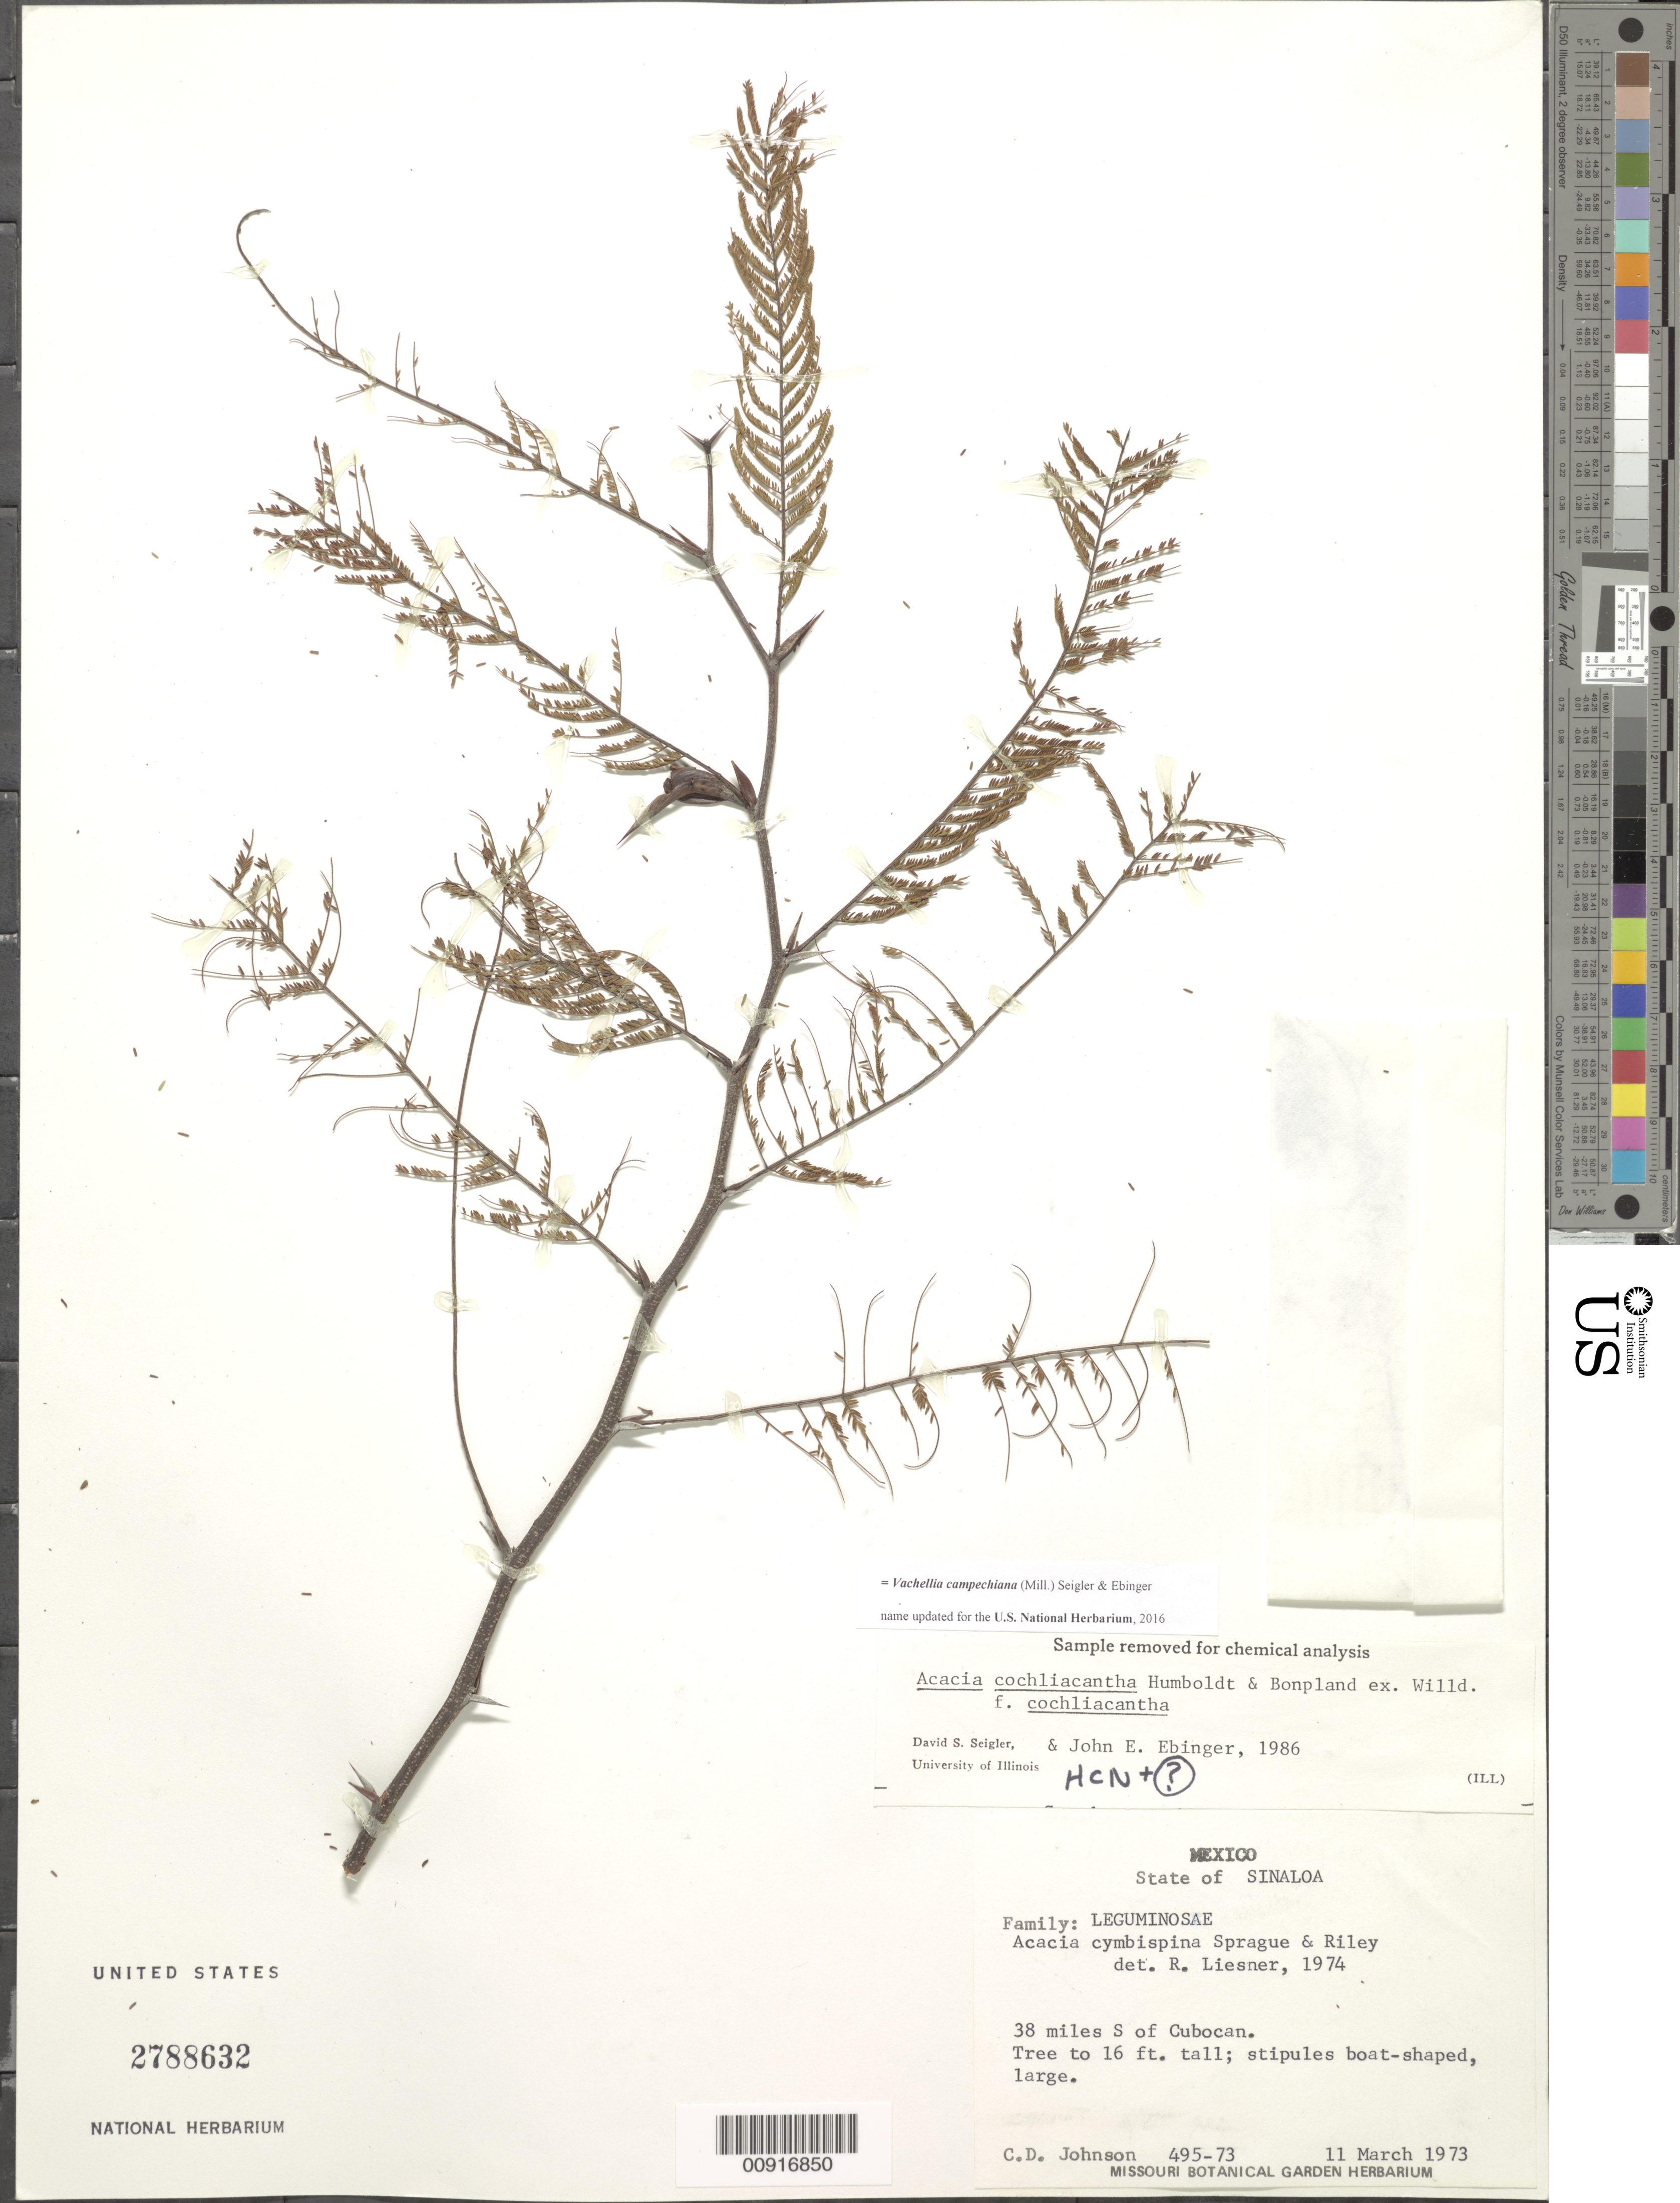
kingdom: Plantae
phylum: Tracheophyta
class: Magnoliopsida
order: Fabales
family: Fabaceae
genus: Vachellia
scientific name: Vachellia campechiana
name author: (Mill.) Seigler & Ebinger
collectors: C. D. Johnson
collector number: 495-73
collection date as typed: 11 Mar 1973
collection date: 1973-03-11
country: Mexico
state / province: Sinaloa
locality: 38 miles S of Cubocan.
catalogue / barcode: US 2788632